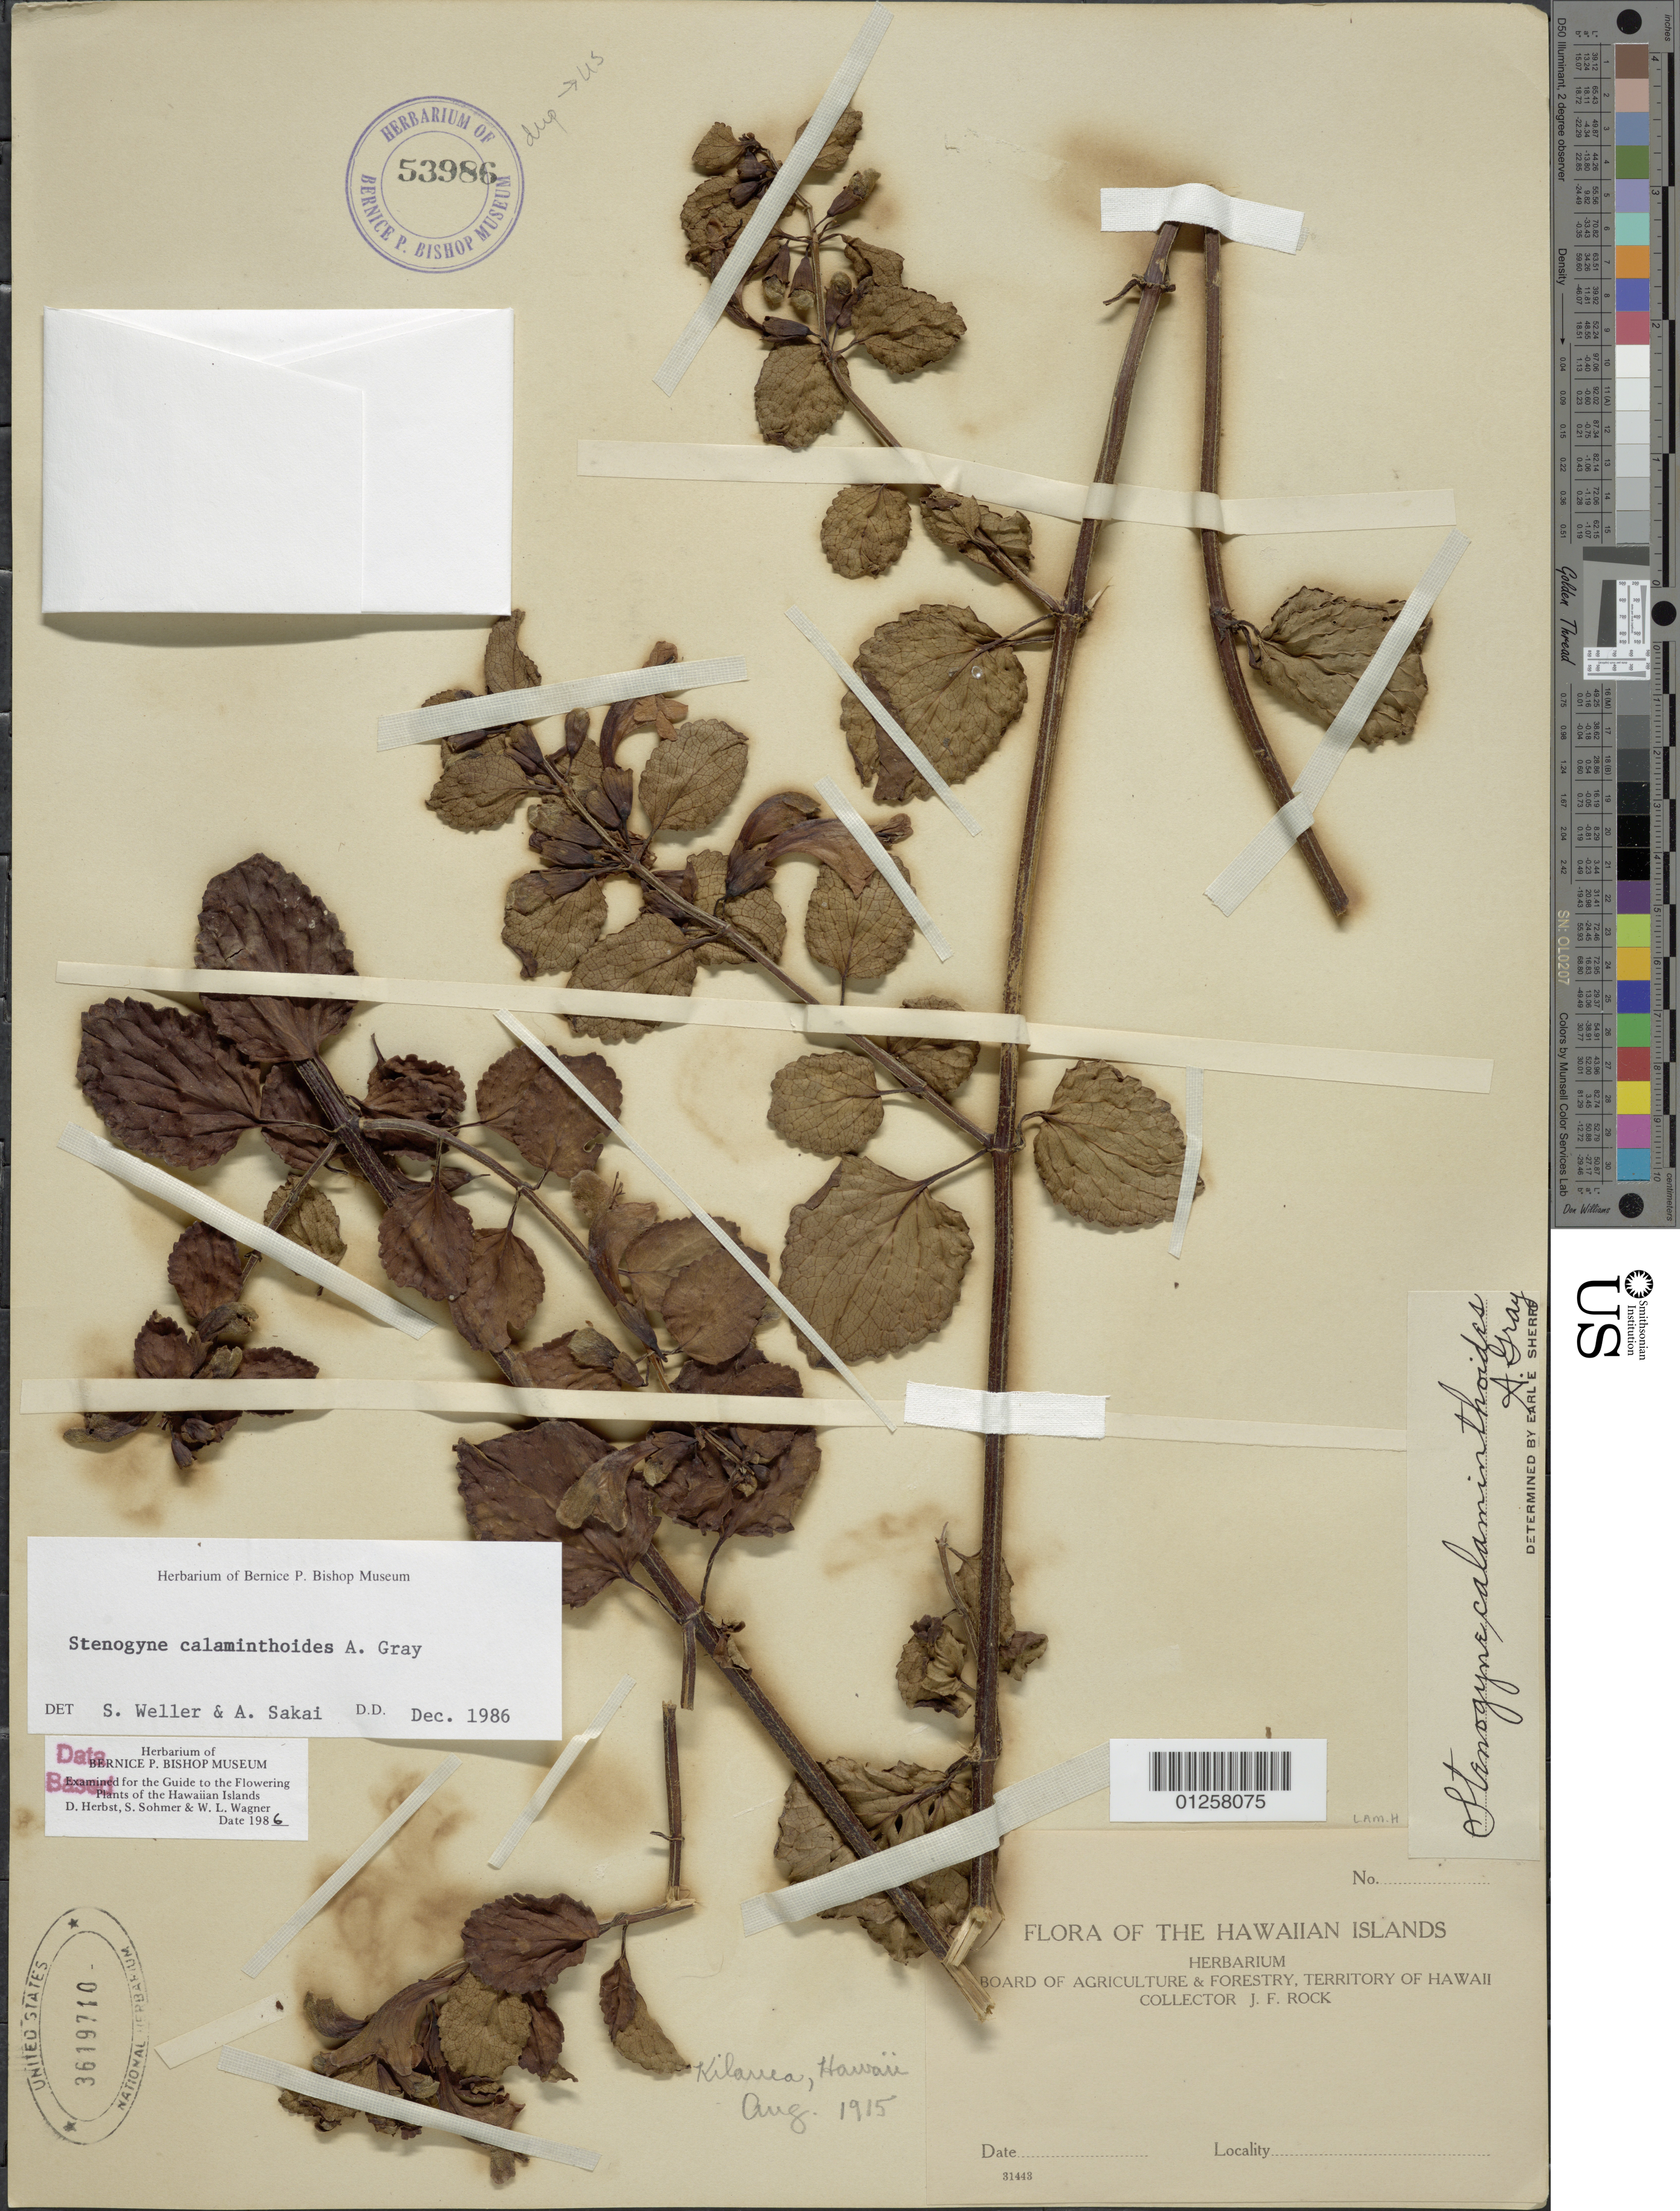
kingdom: Plantae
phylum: Tracheophyta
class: Magnoliopsida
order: Lamiales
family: Lamiaceae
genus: Stenogyne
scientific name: Stenogyne calaminthoides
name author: A. Gray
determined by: Weller, Stephen G.; Sakai, A.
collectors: J. F. Rock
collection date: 1915-08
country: United States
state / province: Hawaii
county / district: Kaui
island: Kaua'i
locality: Kilauea.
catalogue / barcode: US 3619710